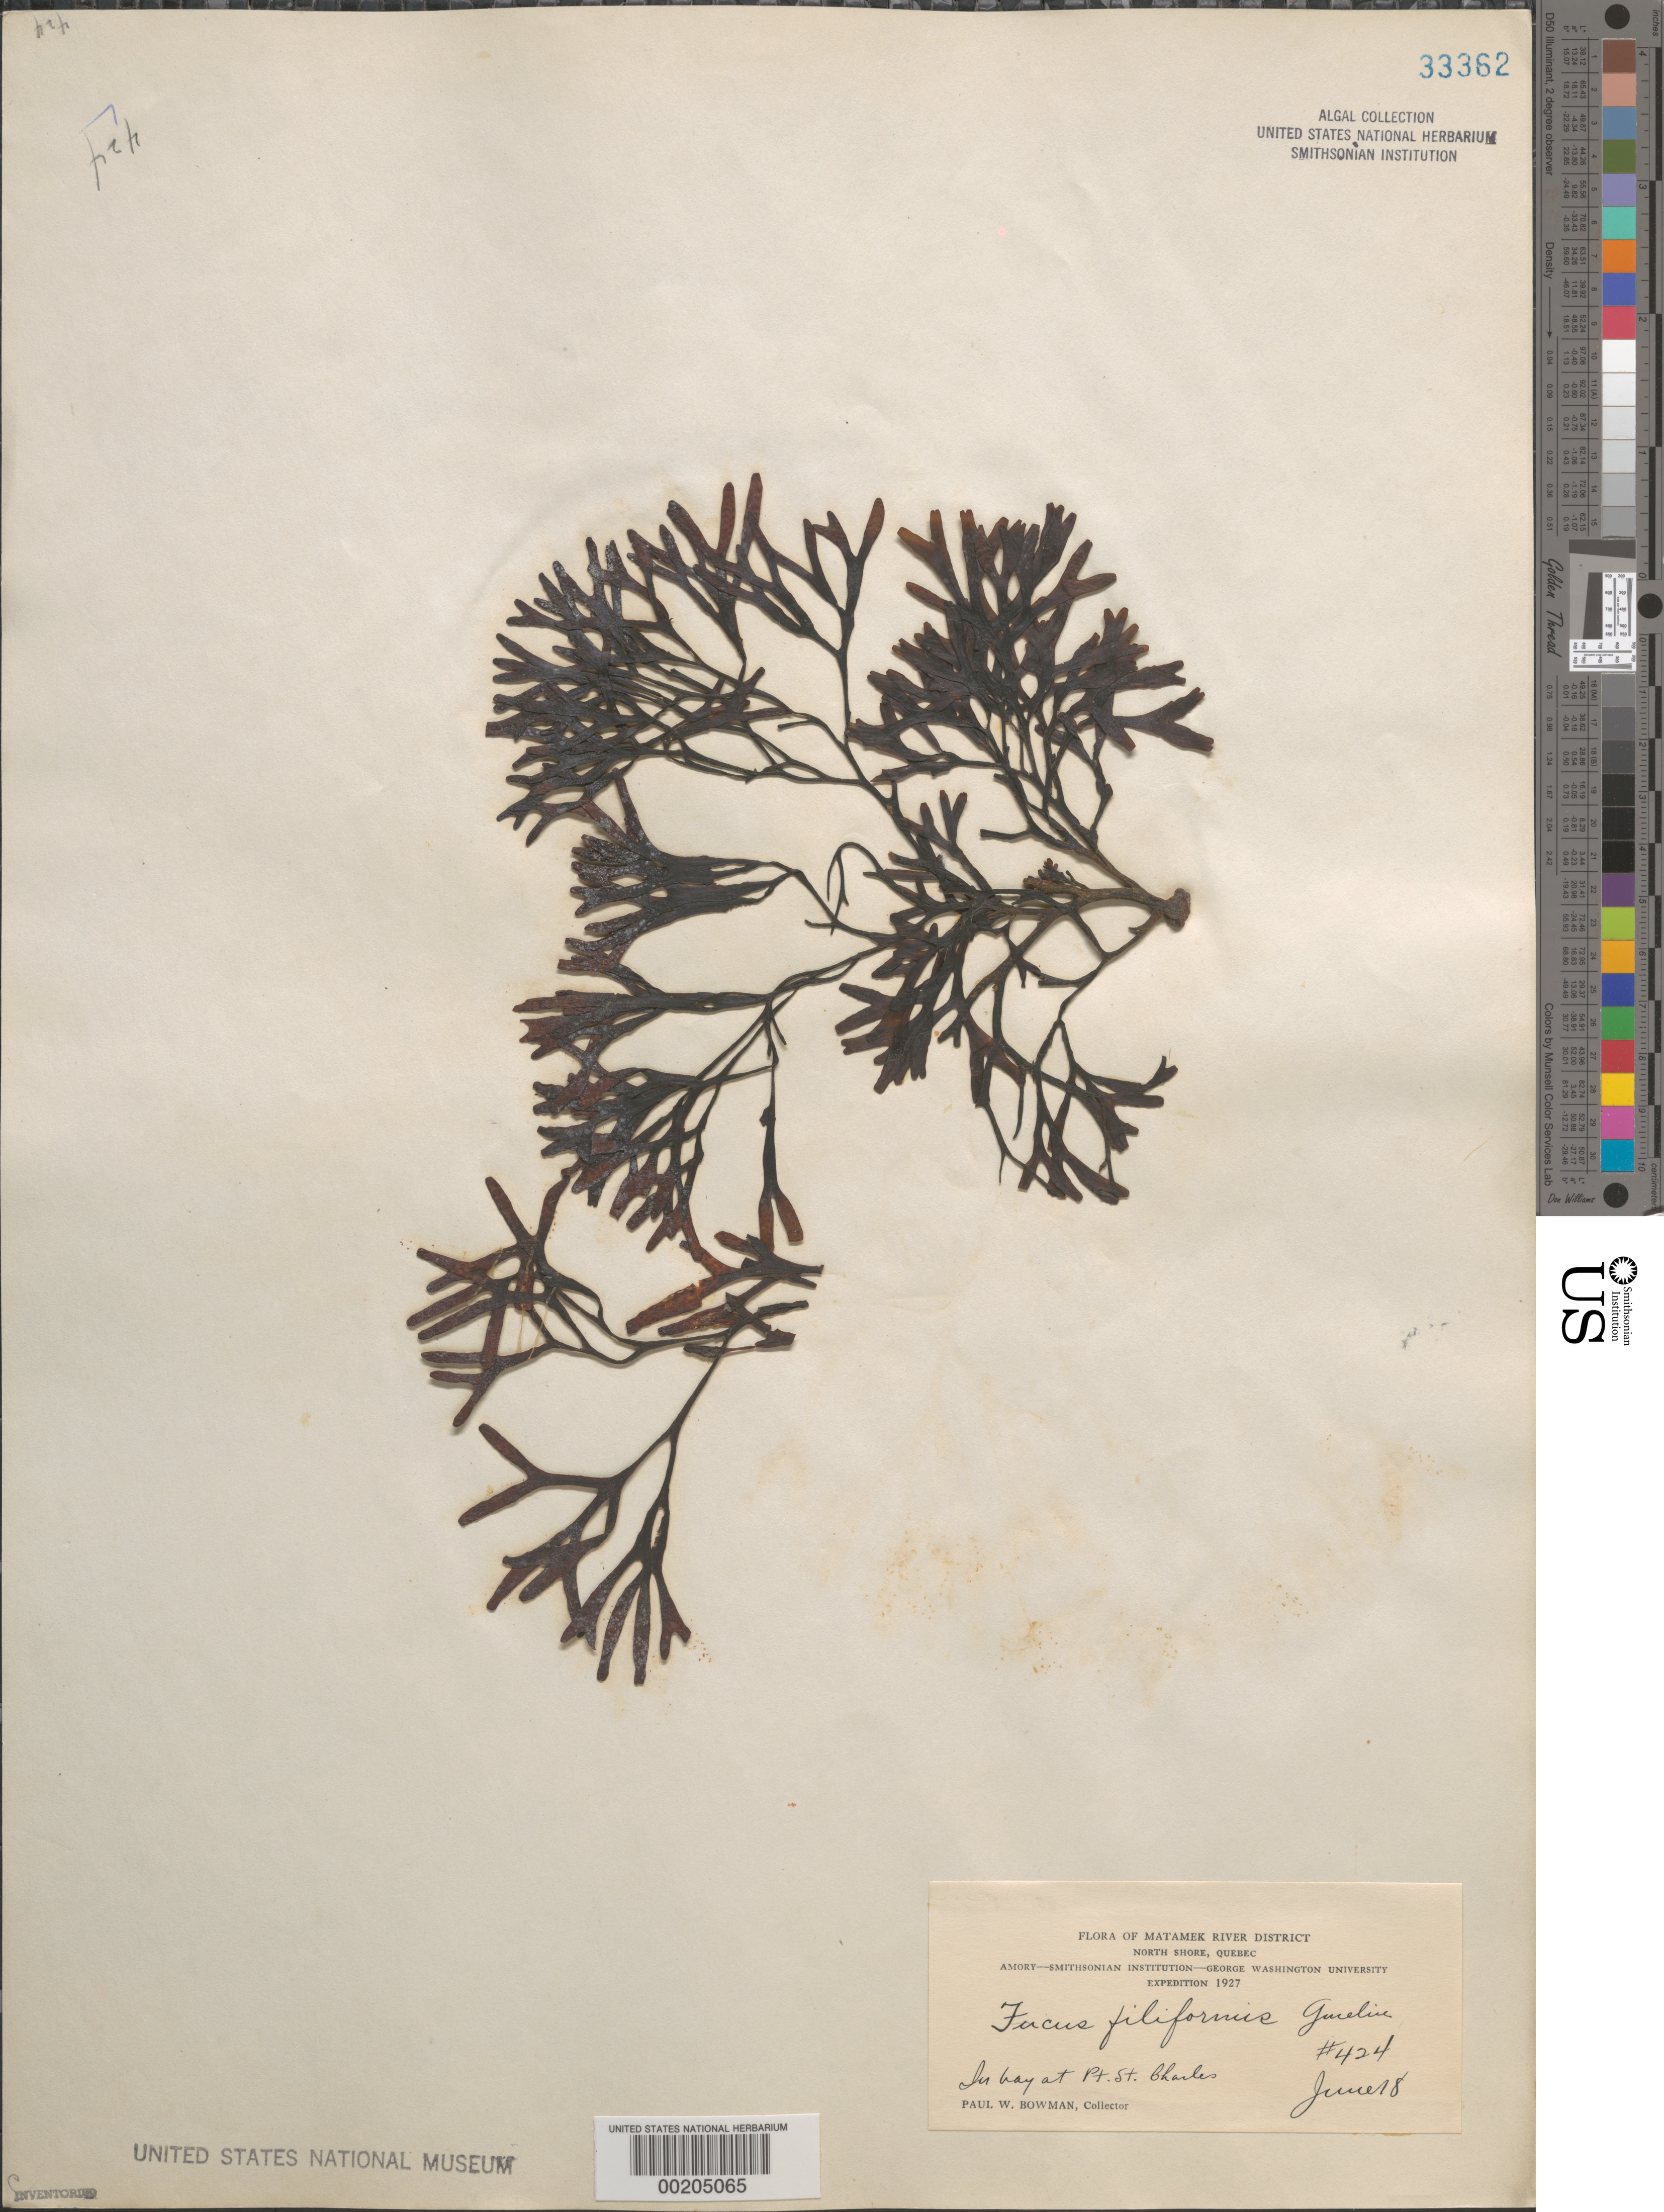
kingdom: Chromista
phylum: Ochrophyta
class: Phaeophyceae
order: Fucales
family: Fucaceae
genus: Fucus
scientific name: Fucus filiformis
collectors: P. Bowman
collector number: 424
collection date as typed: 18 Jun 1927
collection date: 1927-06-18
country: Canada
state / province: Quebec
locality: Matamek river district, north shore, bay at point st. charles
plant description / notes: Amory-Smithsonian Institution-George Washington University Expedition, 1927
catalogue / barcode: US 33362